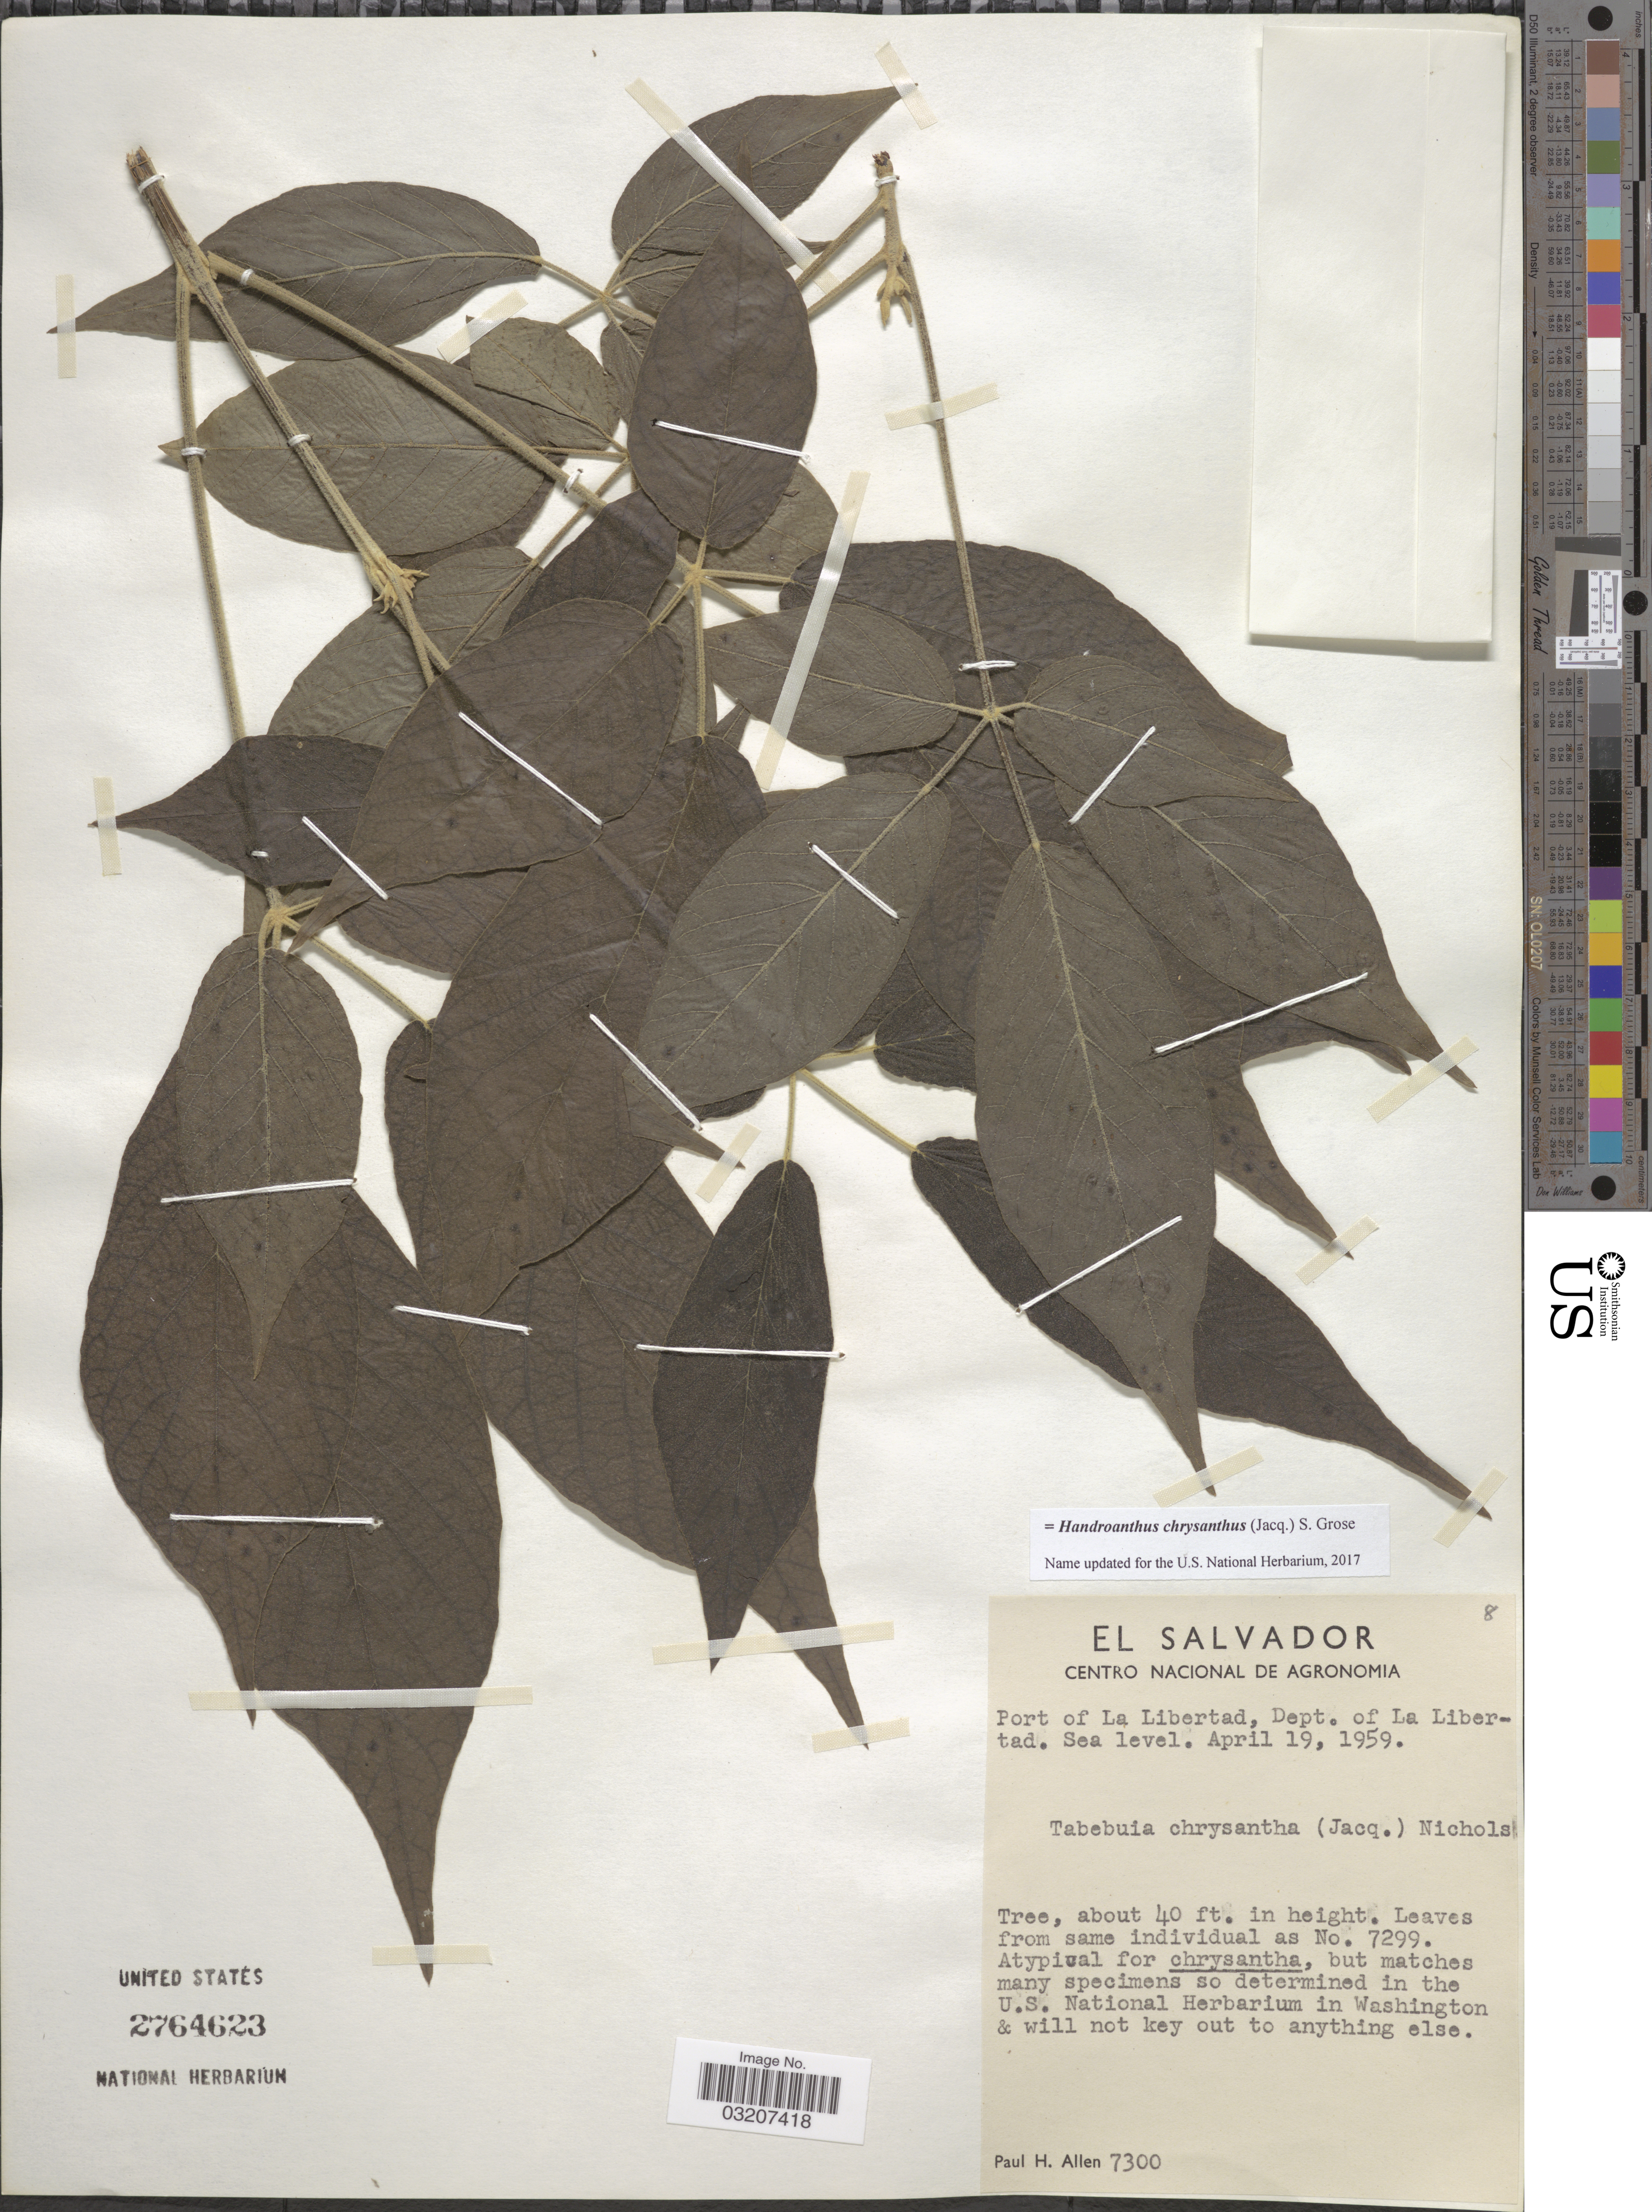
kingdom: Plantae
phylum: Tracheophyta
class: Magnoliopsida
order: Lamiales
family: Bignoniaceae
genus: Handroanthus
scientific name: Handroanthus chrysanthus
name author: (Jacq.) S.O. Grose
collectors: P. H. Allen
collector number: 7300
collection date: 1959-04-19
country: El Salvador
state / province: La Libertad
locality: Port of La Libertad, Dept. of La Libertad.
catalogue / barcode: US 2764623